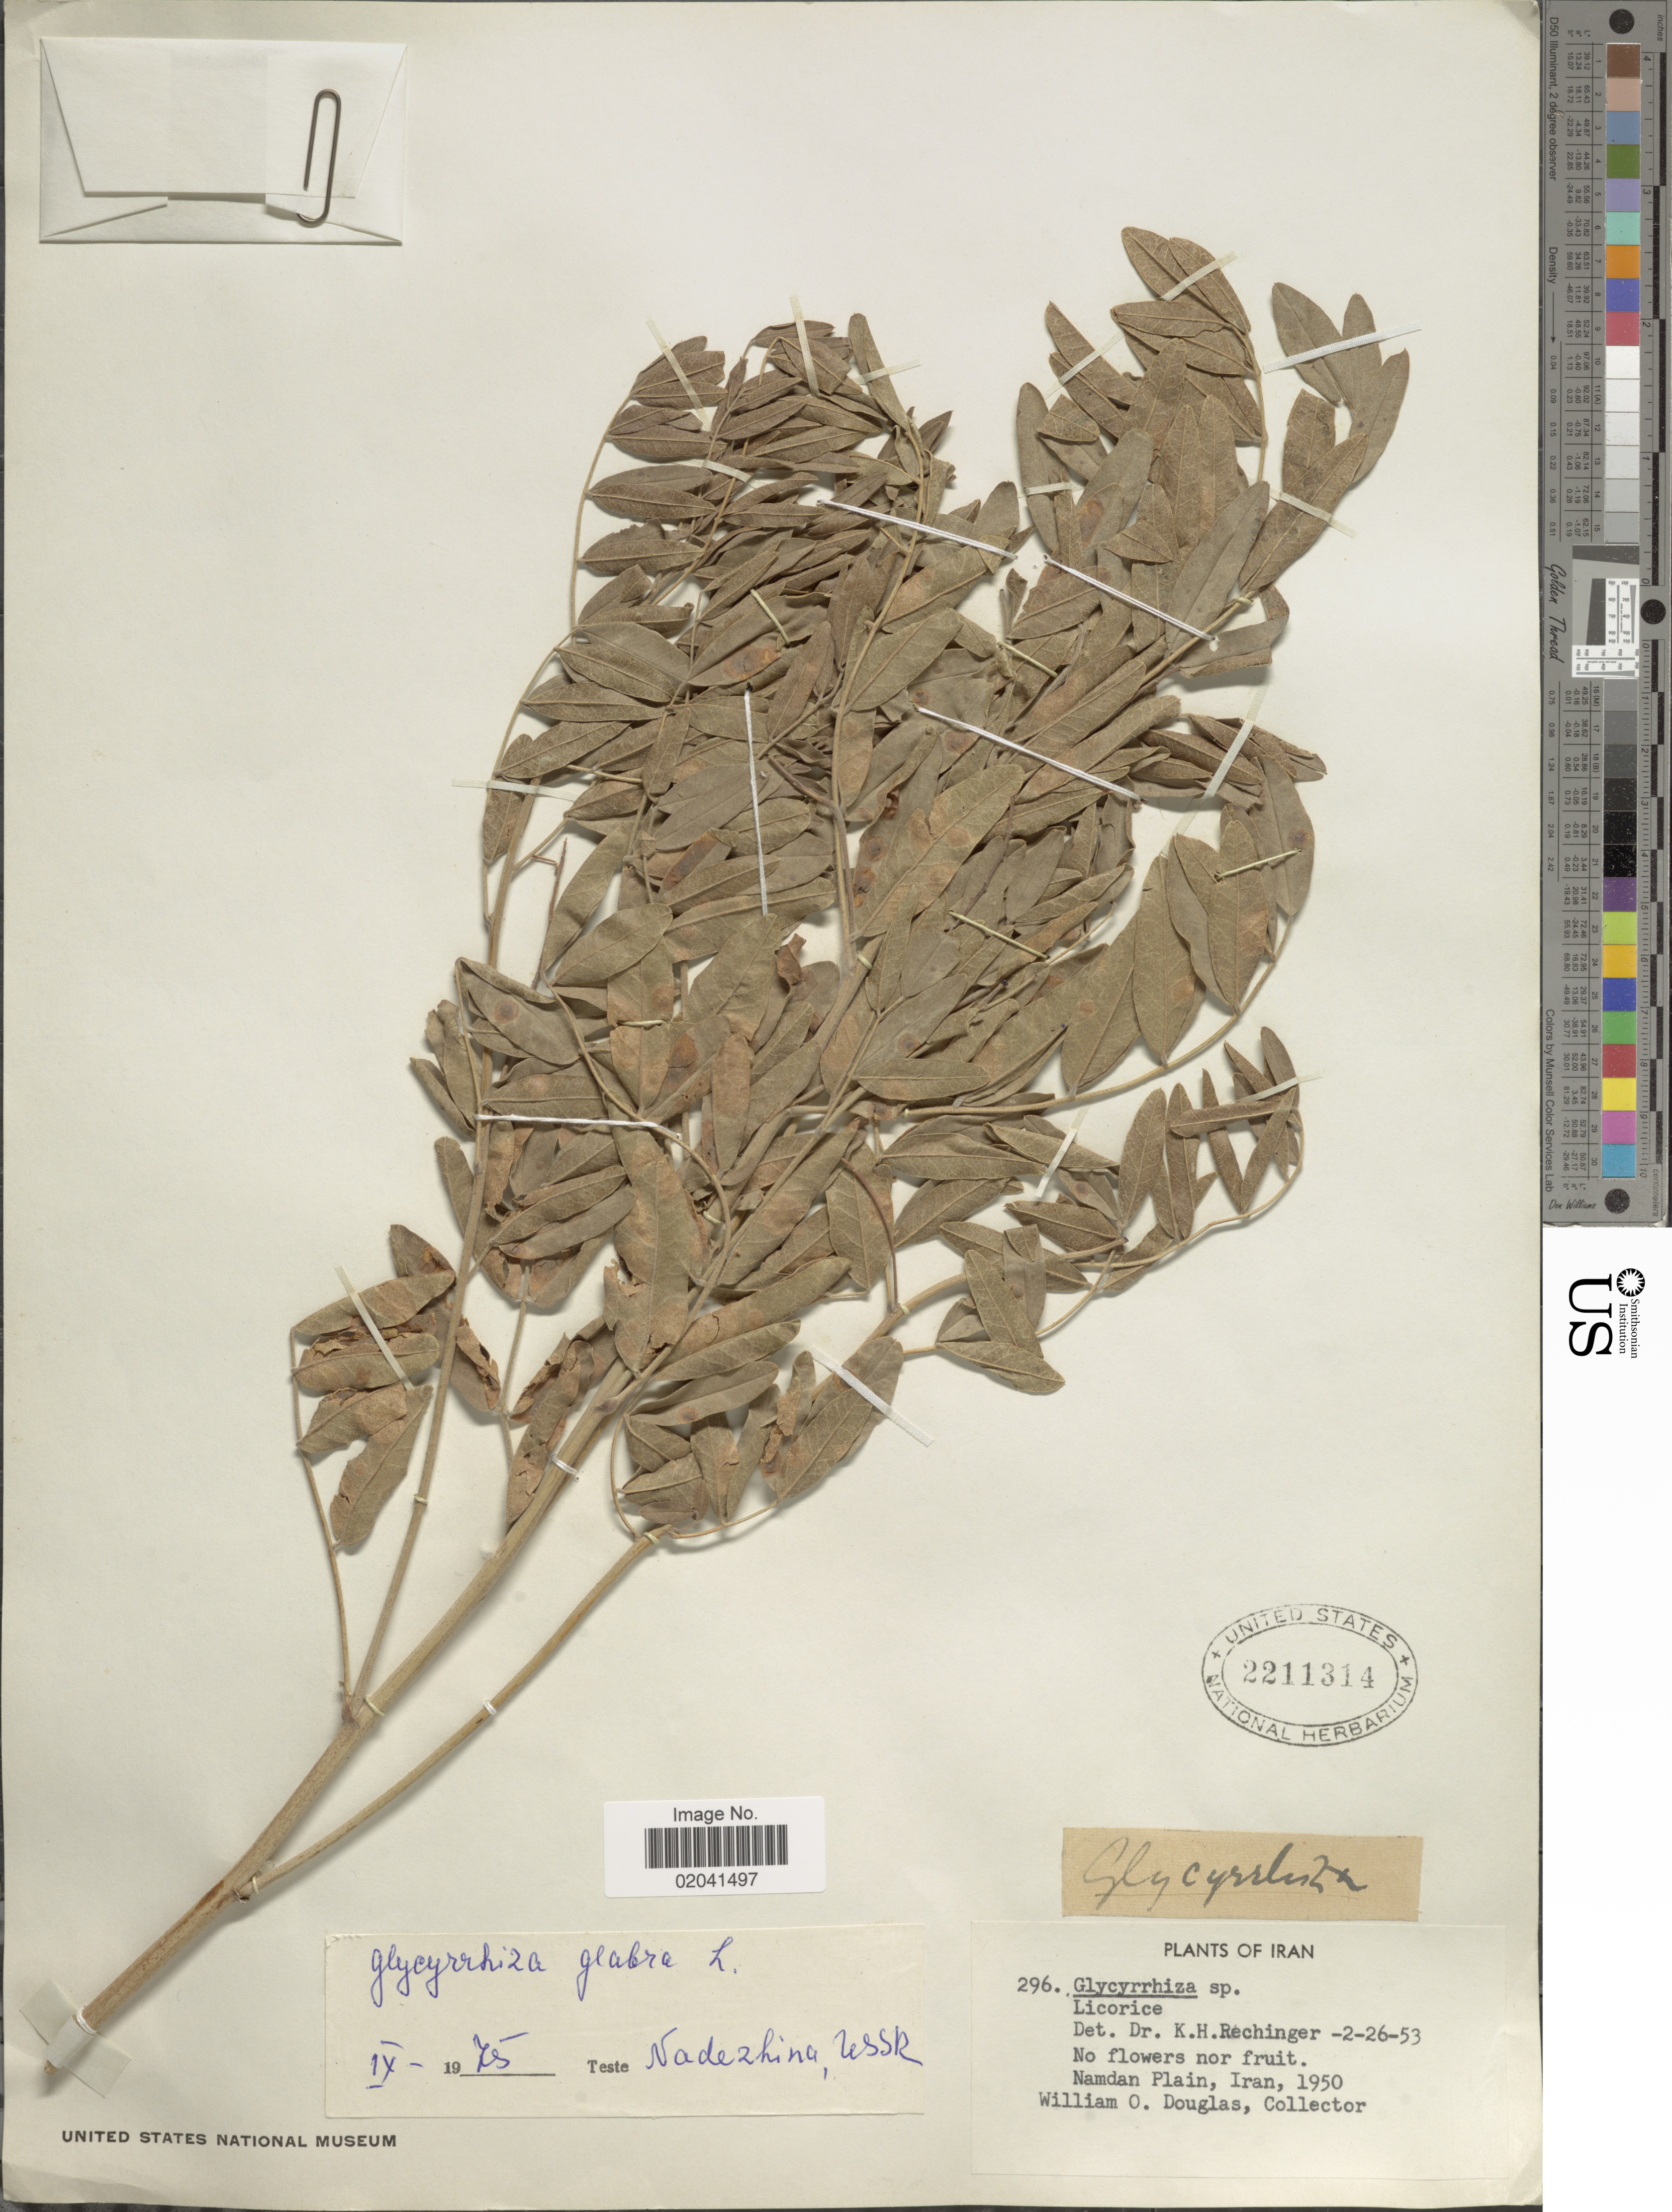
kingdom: Plantae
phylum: Tracheophyta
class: Magnoliopsida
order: Fabales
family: Fabaceae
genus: Glycyrrhiza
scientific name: Glycyrrhiza glabra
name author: L.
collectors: W. Douglas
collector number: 296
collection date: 1950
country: Iran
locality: Namdan Plain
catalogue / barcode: US 2211314